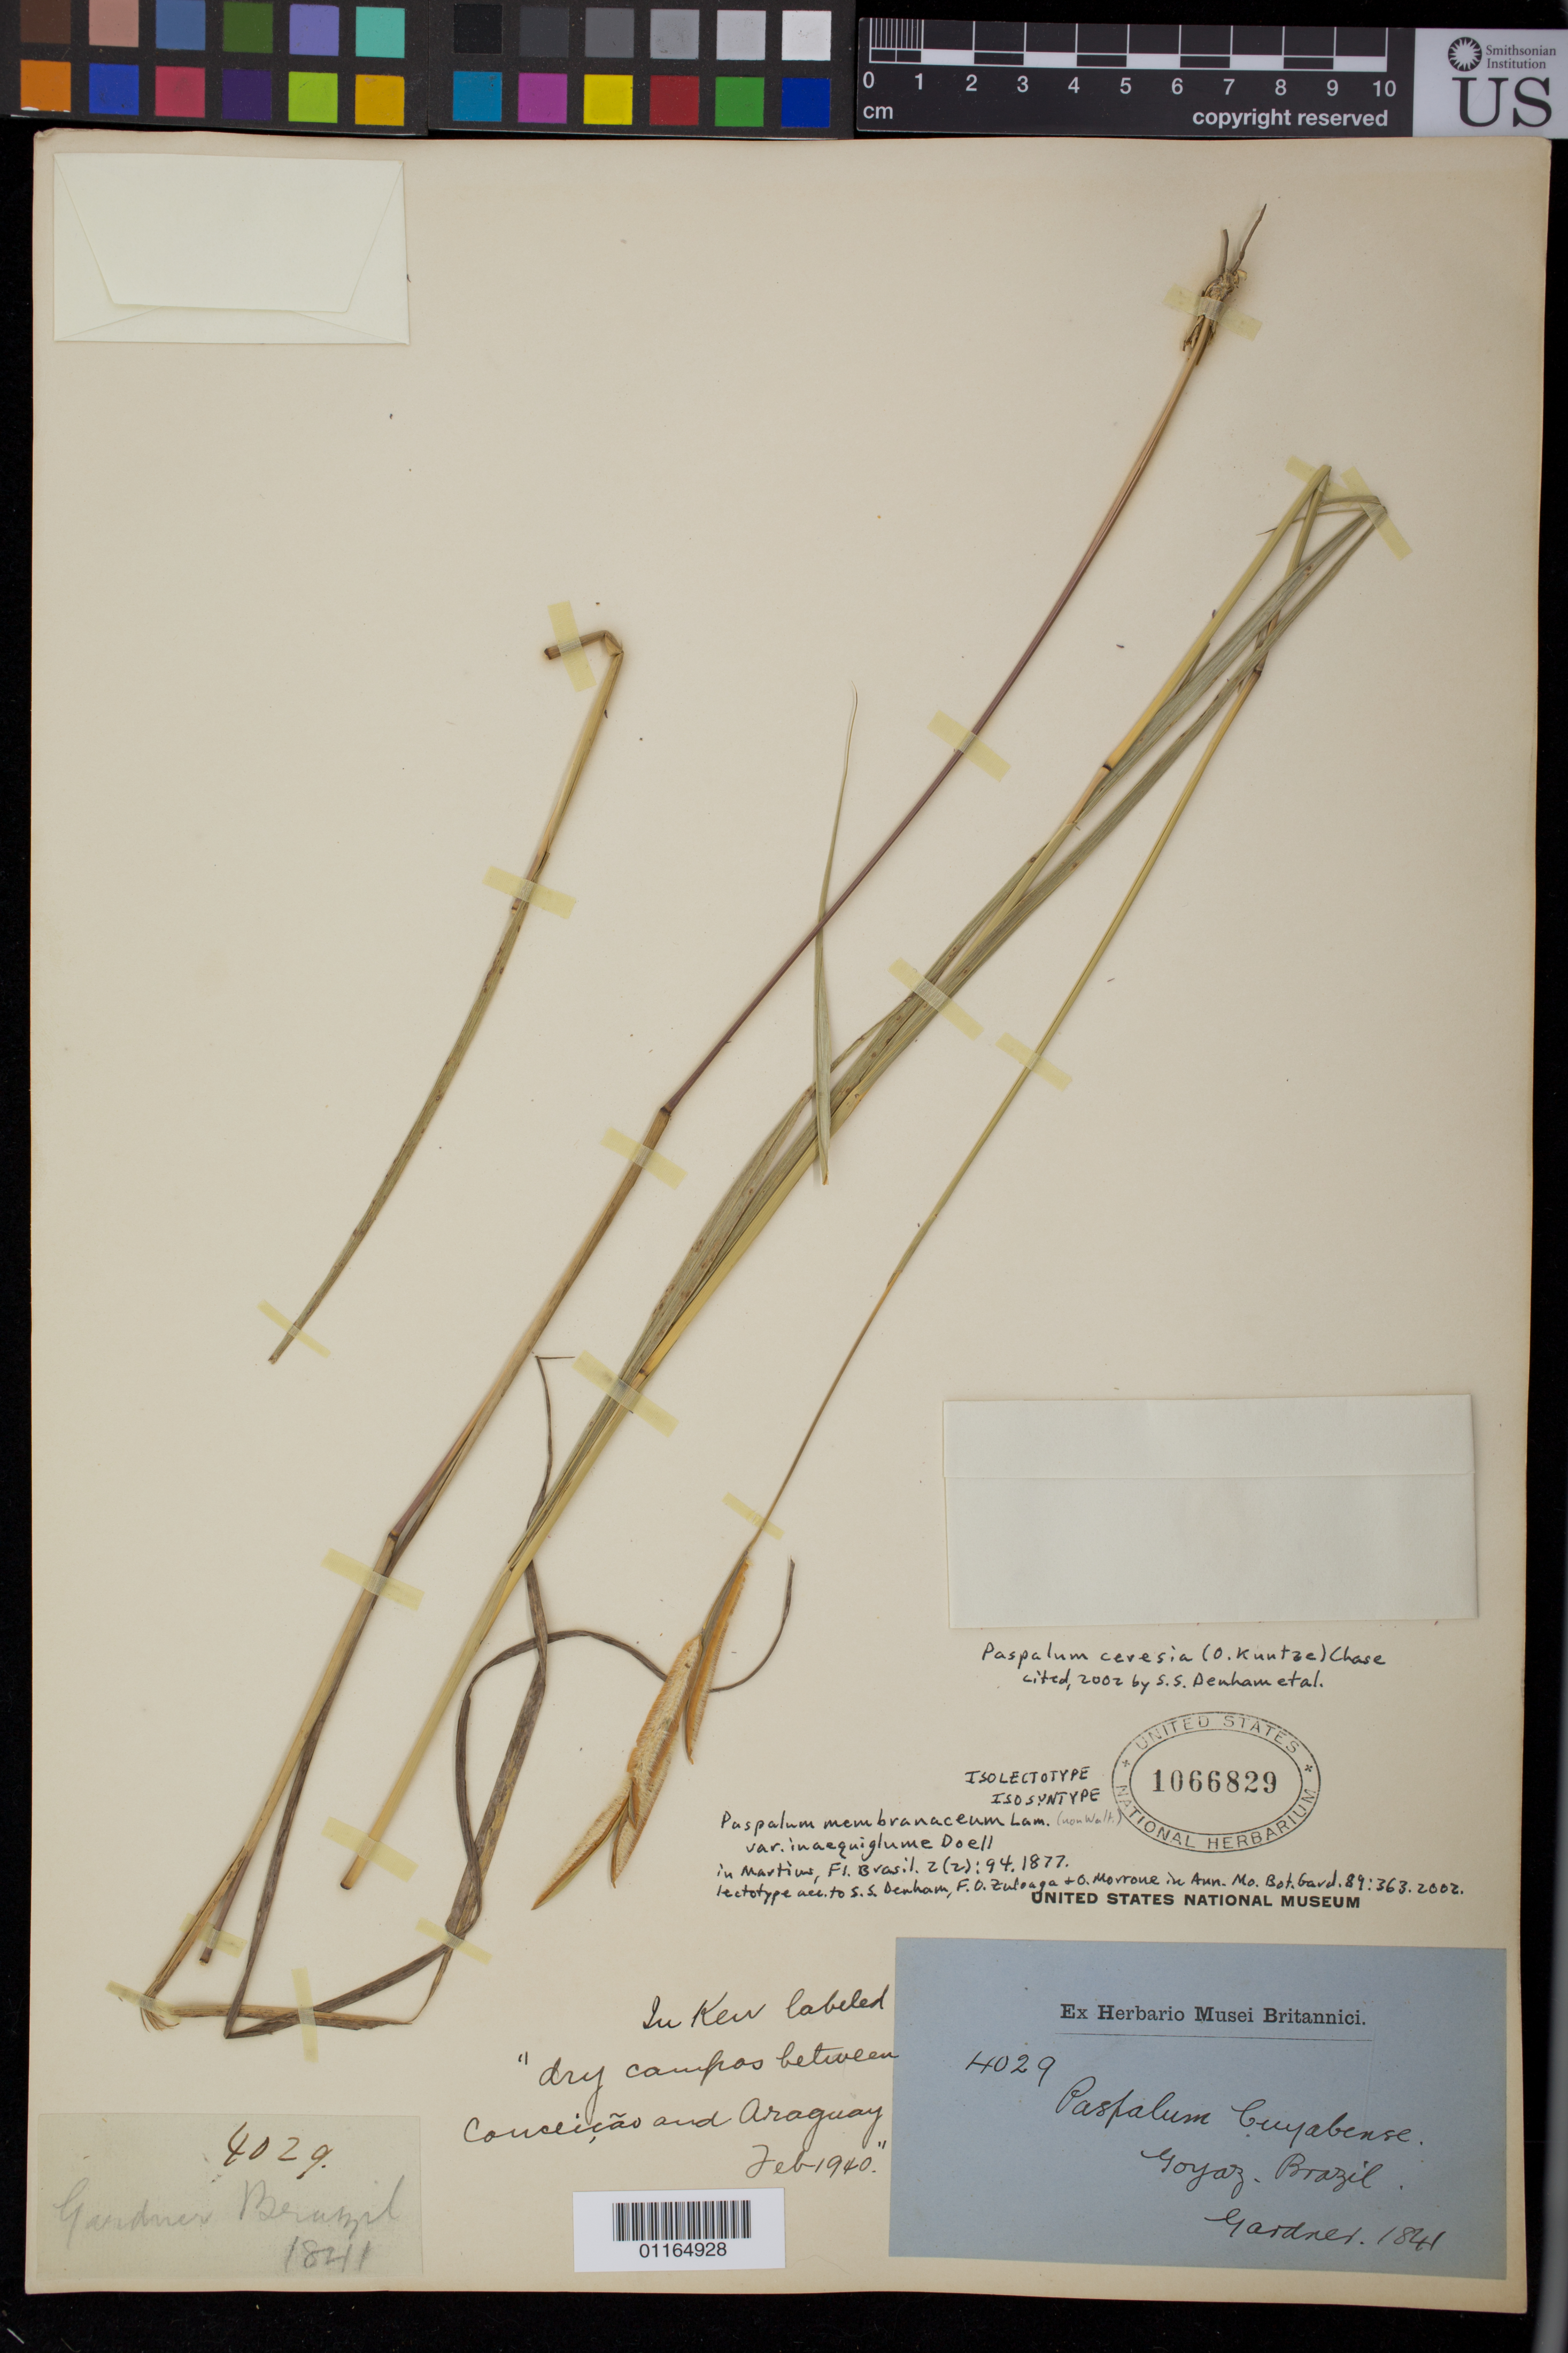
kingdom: Plantae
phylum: Tracheophyta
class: Liliopsida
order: Poales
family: Poaceae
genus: Paspalum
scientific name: Paspalum membranaceum var. inaequiglume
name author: Döll in Mart.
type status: Isolectotype; Isosyntype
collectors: G. Gardner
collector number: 4029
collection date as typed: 1841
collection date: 1841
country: Brazil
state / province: Goiás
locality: Goyaz.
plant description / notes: ex herb Kew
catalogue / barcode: US 1066829